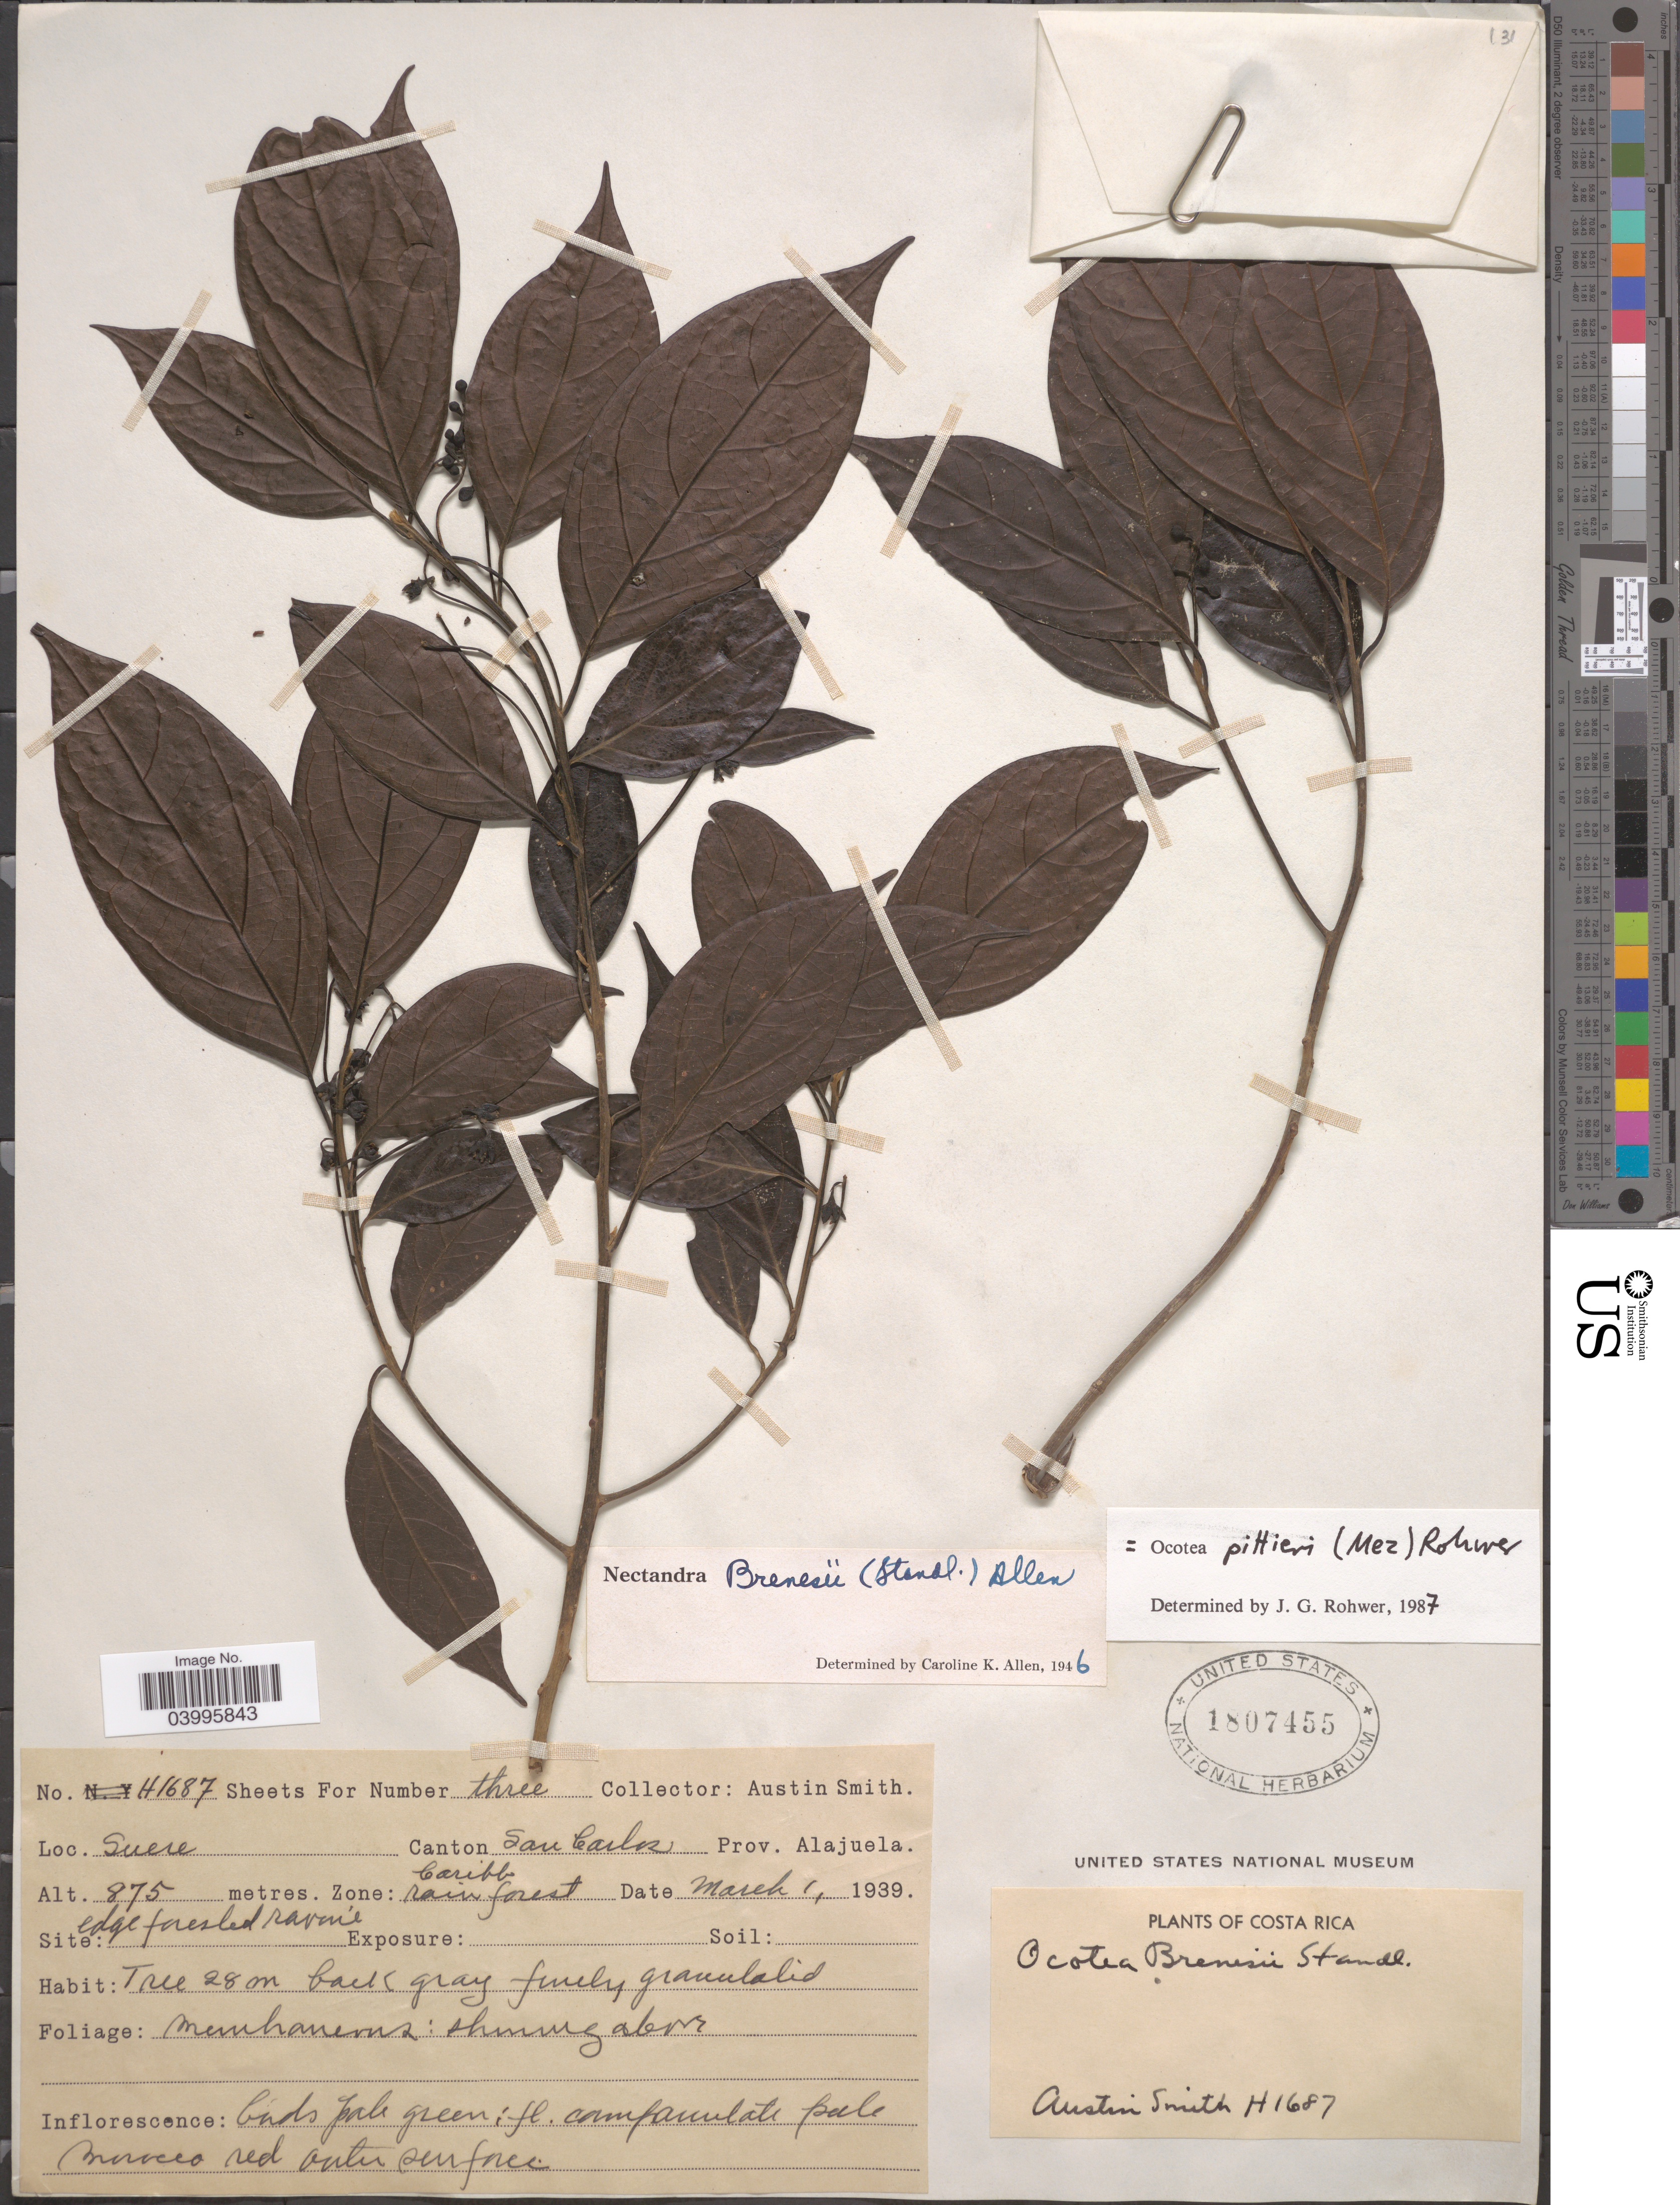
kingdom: Plantae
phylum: Tracheophyta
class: Magnoliopsida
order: Laurales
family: Lauraceae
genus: Ocotea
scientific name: Ocotea pittieri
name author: (Mez) van der Werff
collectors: Aust P. Smith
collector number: H1687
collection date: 1939-03-01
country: Costa Rica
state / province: Alajuela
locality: Suere Canton San Carlos Zone: Caribb rain forest.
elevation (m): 875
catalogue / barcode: US 1807455